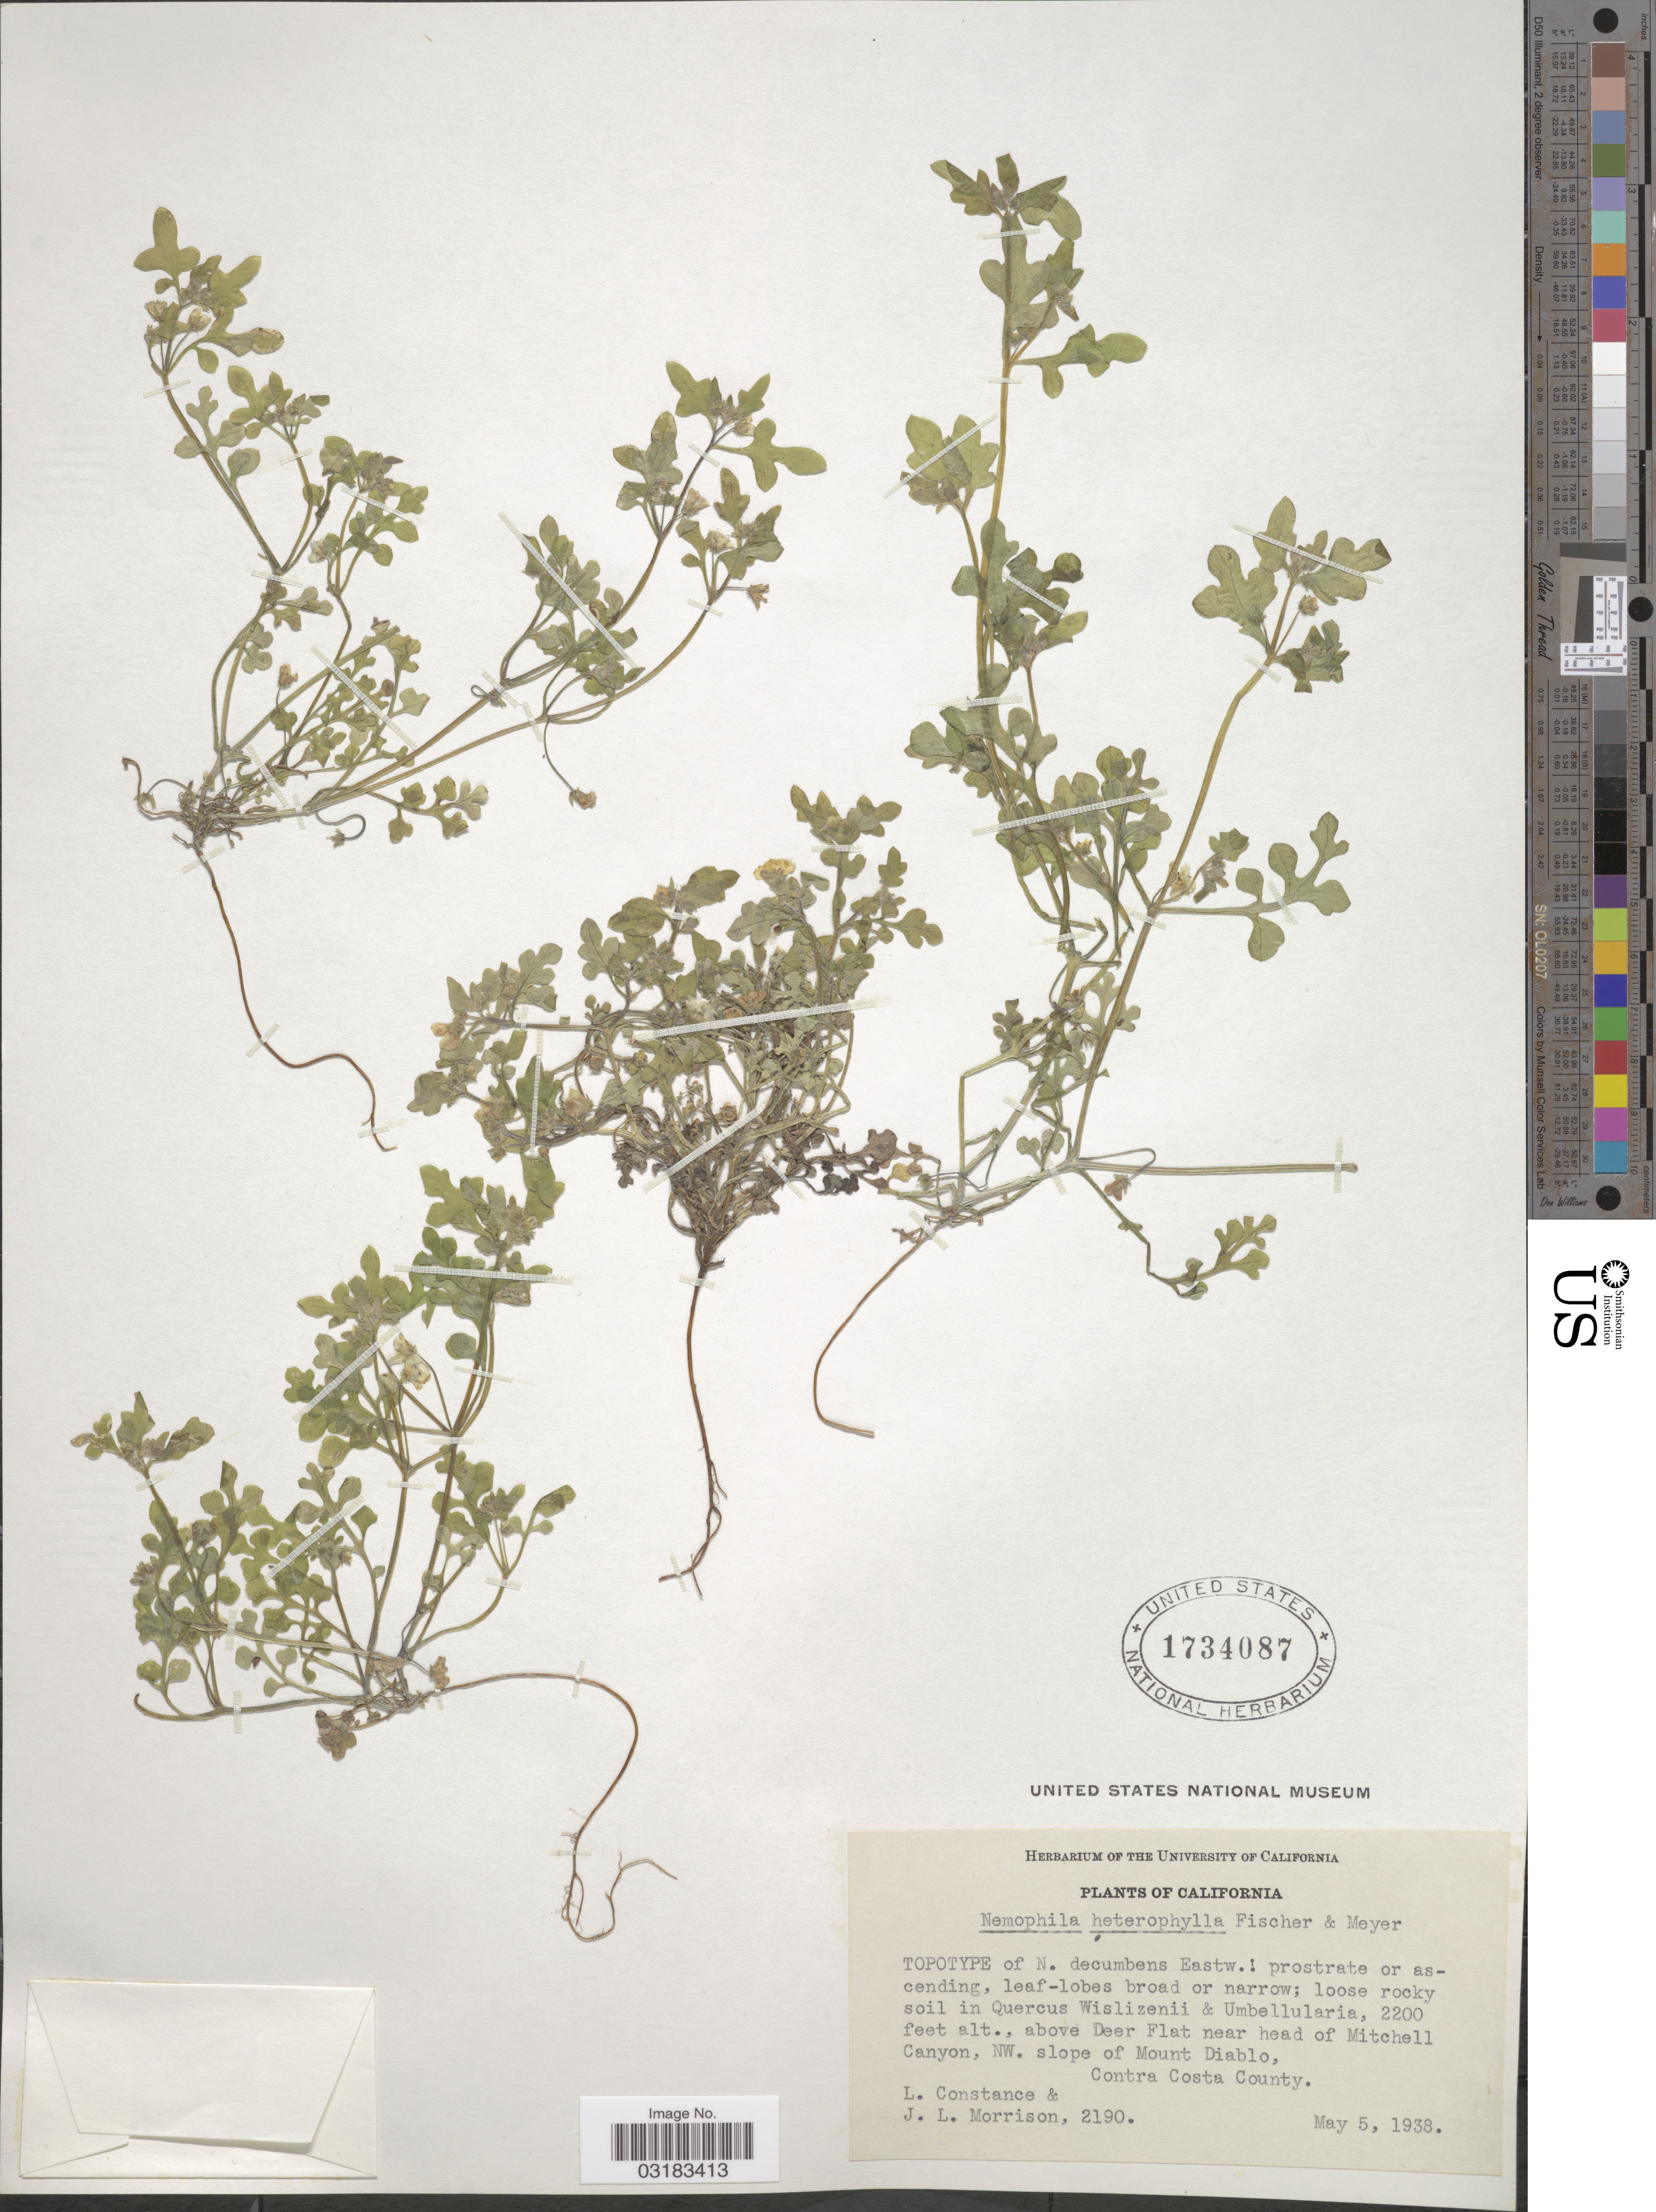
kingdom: Plantae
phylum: Tracheophyta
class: Magnoliopsida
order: Boraginales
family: Hydrophyllaceae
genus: Nemophila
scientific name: Nemophila heterophylla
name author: Fisch. & C.A. Mey.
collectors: L. Constance & J. Morrison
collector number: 2190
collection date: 1938-05-05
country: United States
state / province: California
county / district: Contra Costa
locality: Above Deer Flat near head of Mitchell Canyon, NW. slope of Mount Diablo, Contra Costa County.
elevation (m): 671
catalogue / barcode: US 1734087